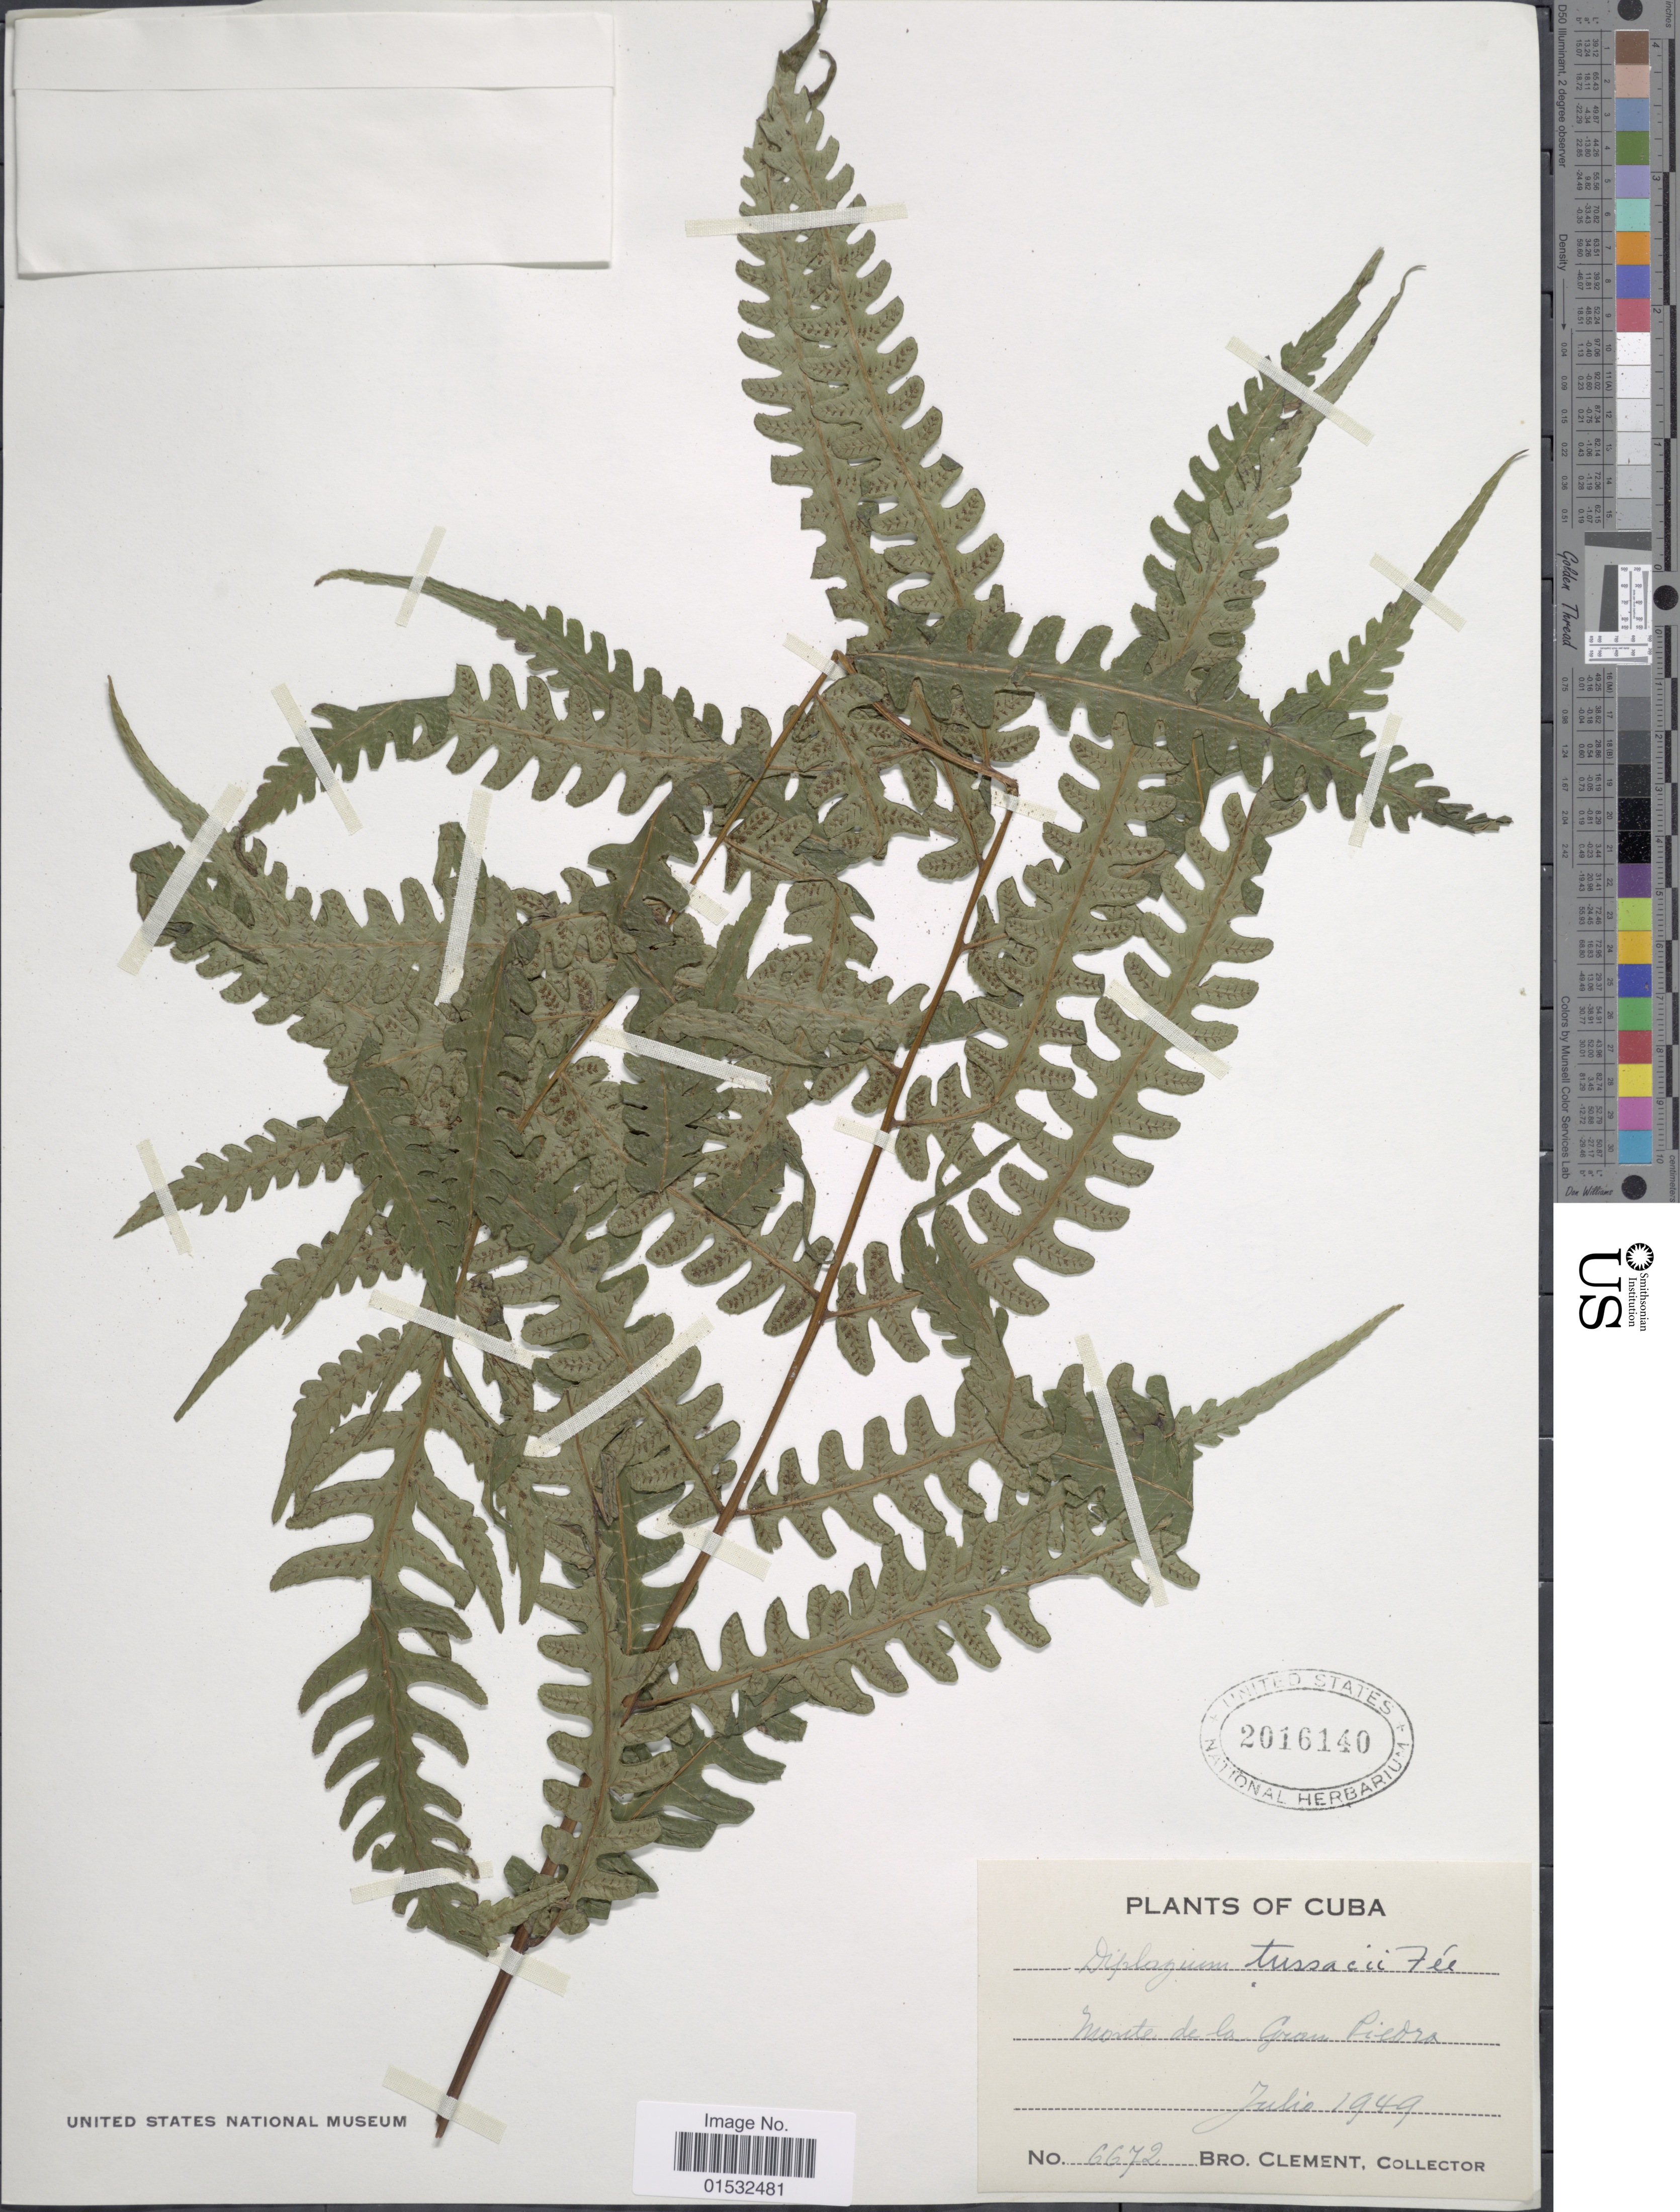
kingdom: Plantae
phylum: Tracheophyta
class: Polypodiopsida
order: Polypodiales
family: Athyriaceae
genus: Diplazium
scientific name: Diplazium tussacii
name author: Fée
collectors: B. Clement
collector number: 6672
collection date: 1949-07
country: Cuba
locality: Monte de la Gran Piedra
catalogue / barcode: US 2016140